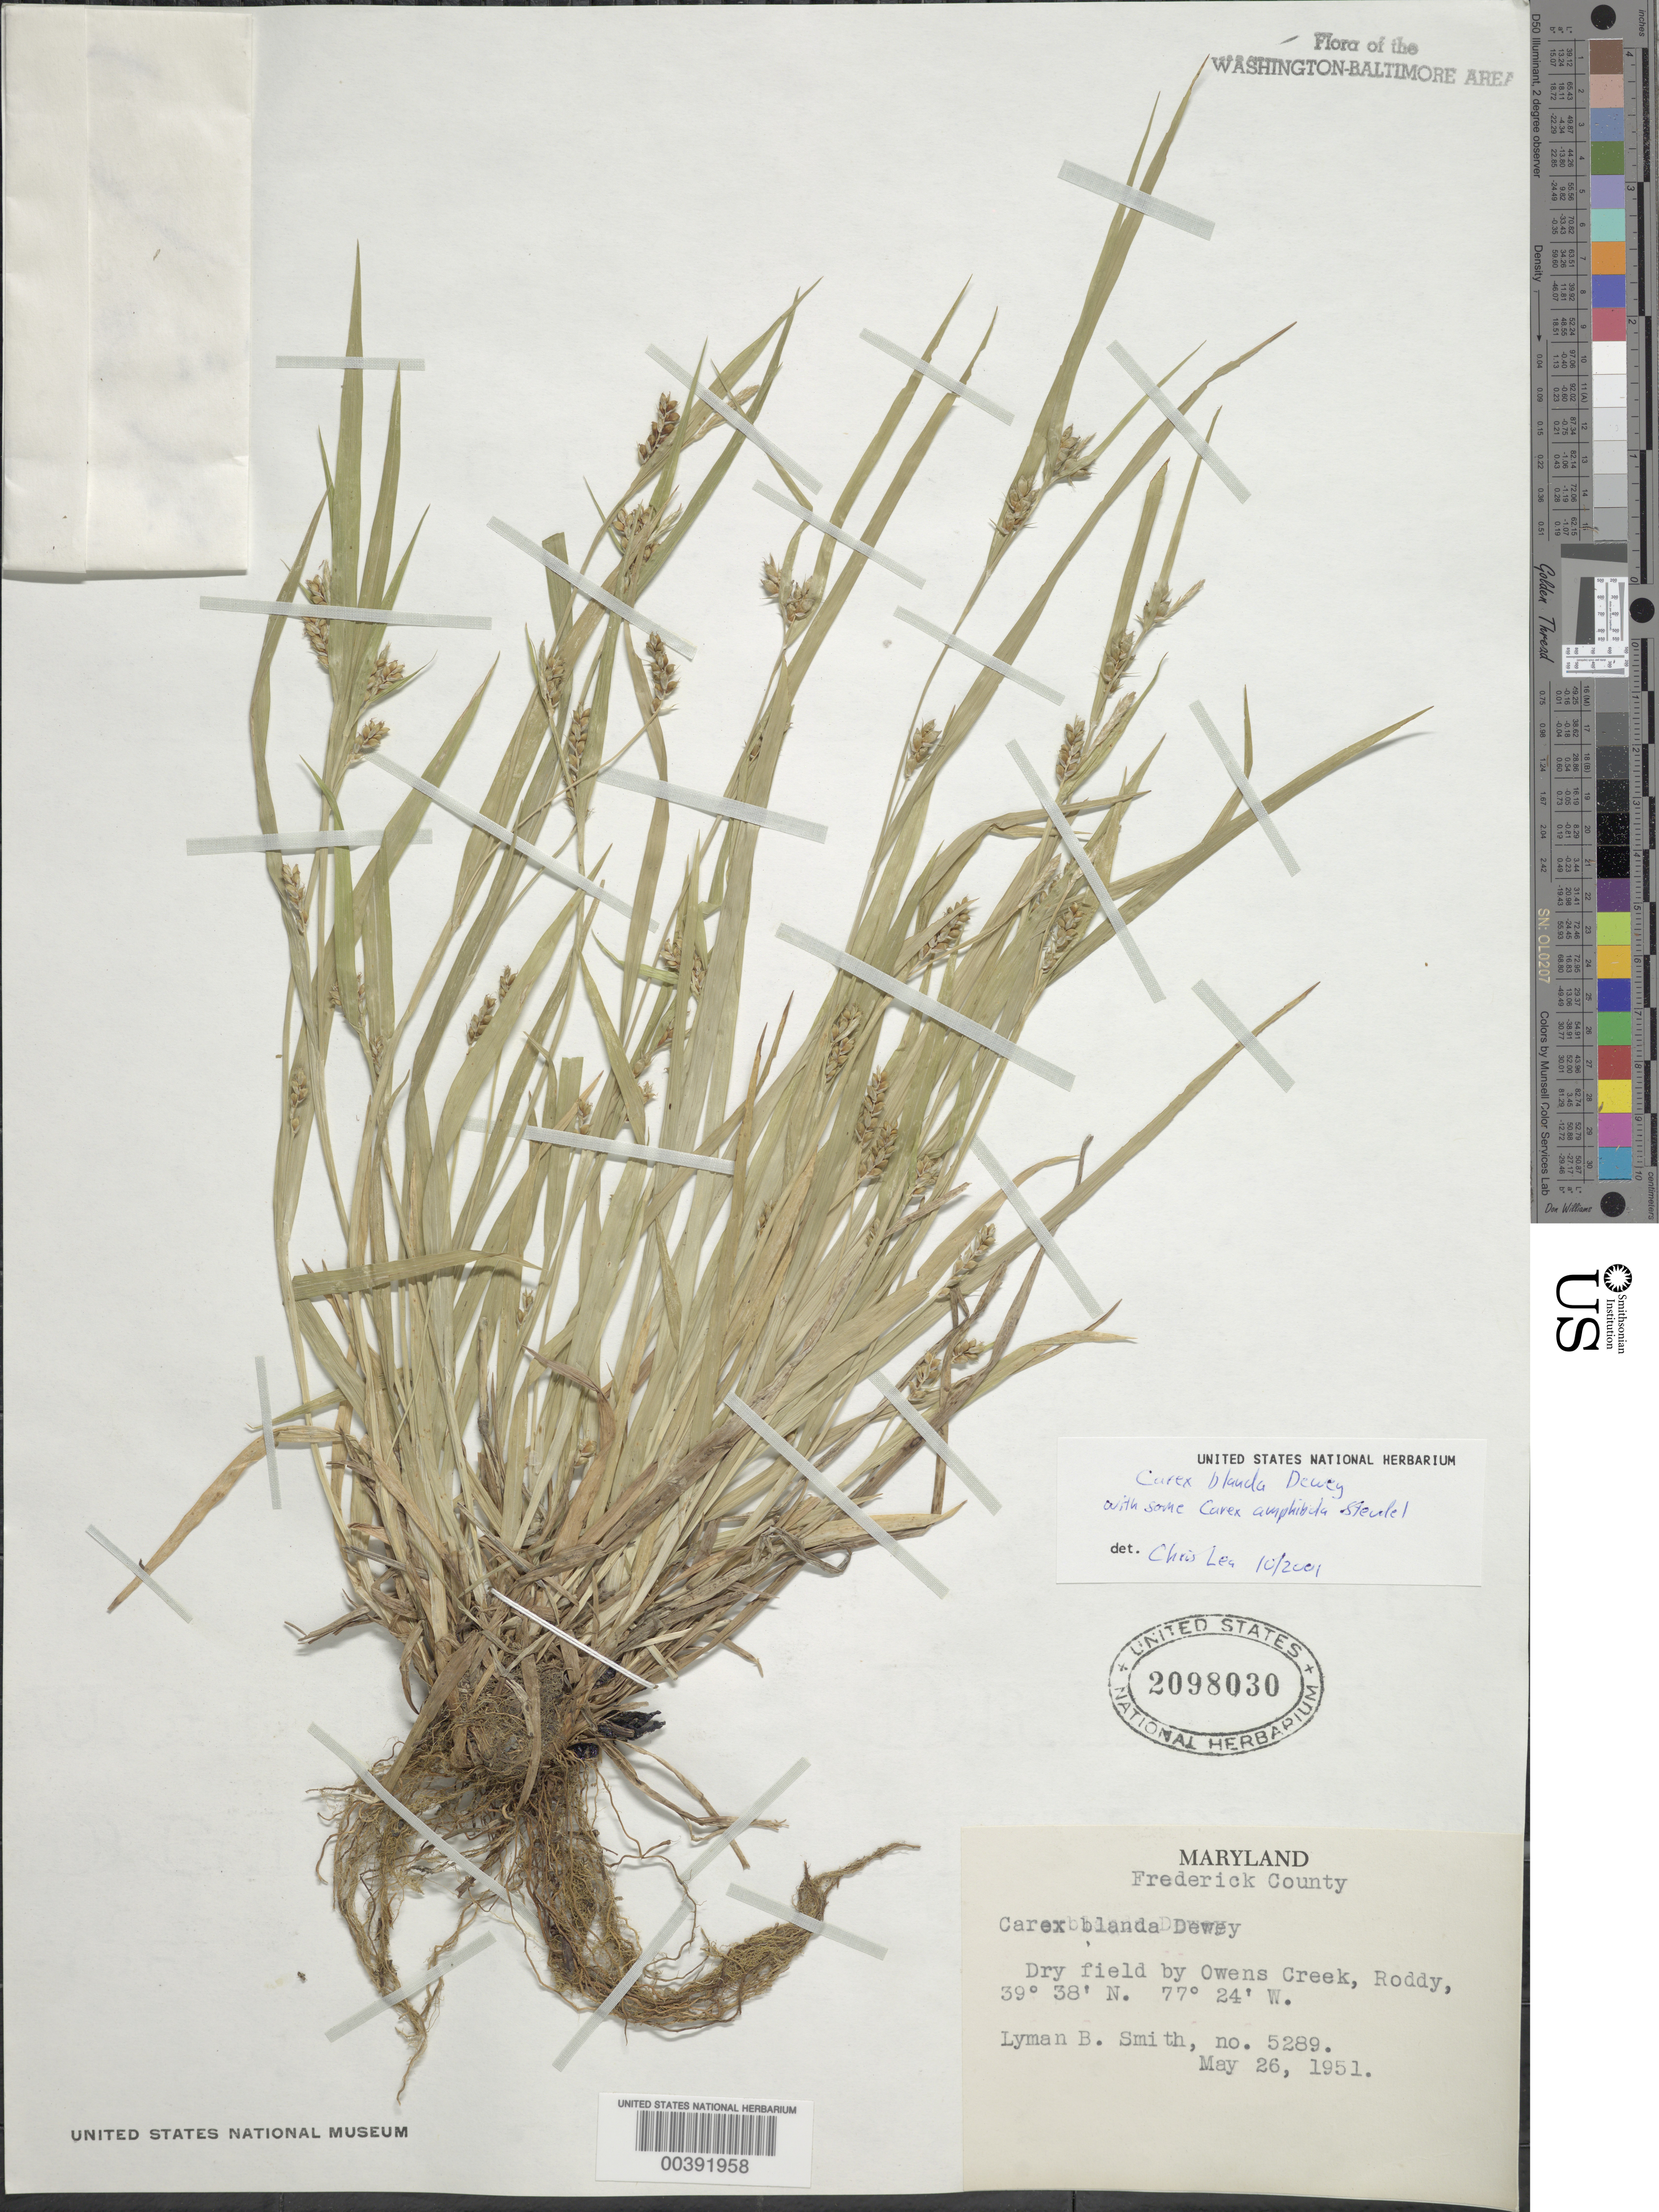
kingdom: Plantae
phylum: Tracheophyta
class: Liliopsida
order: Poales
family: Cyperaceae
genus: Carex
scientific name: Carex blanda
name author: Dewey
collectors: L. Smith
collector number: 5289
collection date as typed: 26 May 1951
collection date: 1951-05-26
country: United States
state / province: Maryland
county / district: Frederick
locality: Owens Creek, Roddy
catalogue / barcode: US 2098030